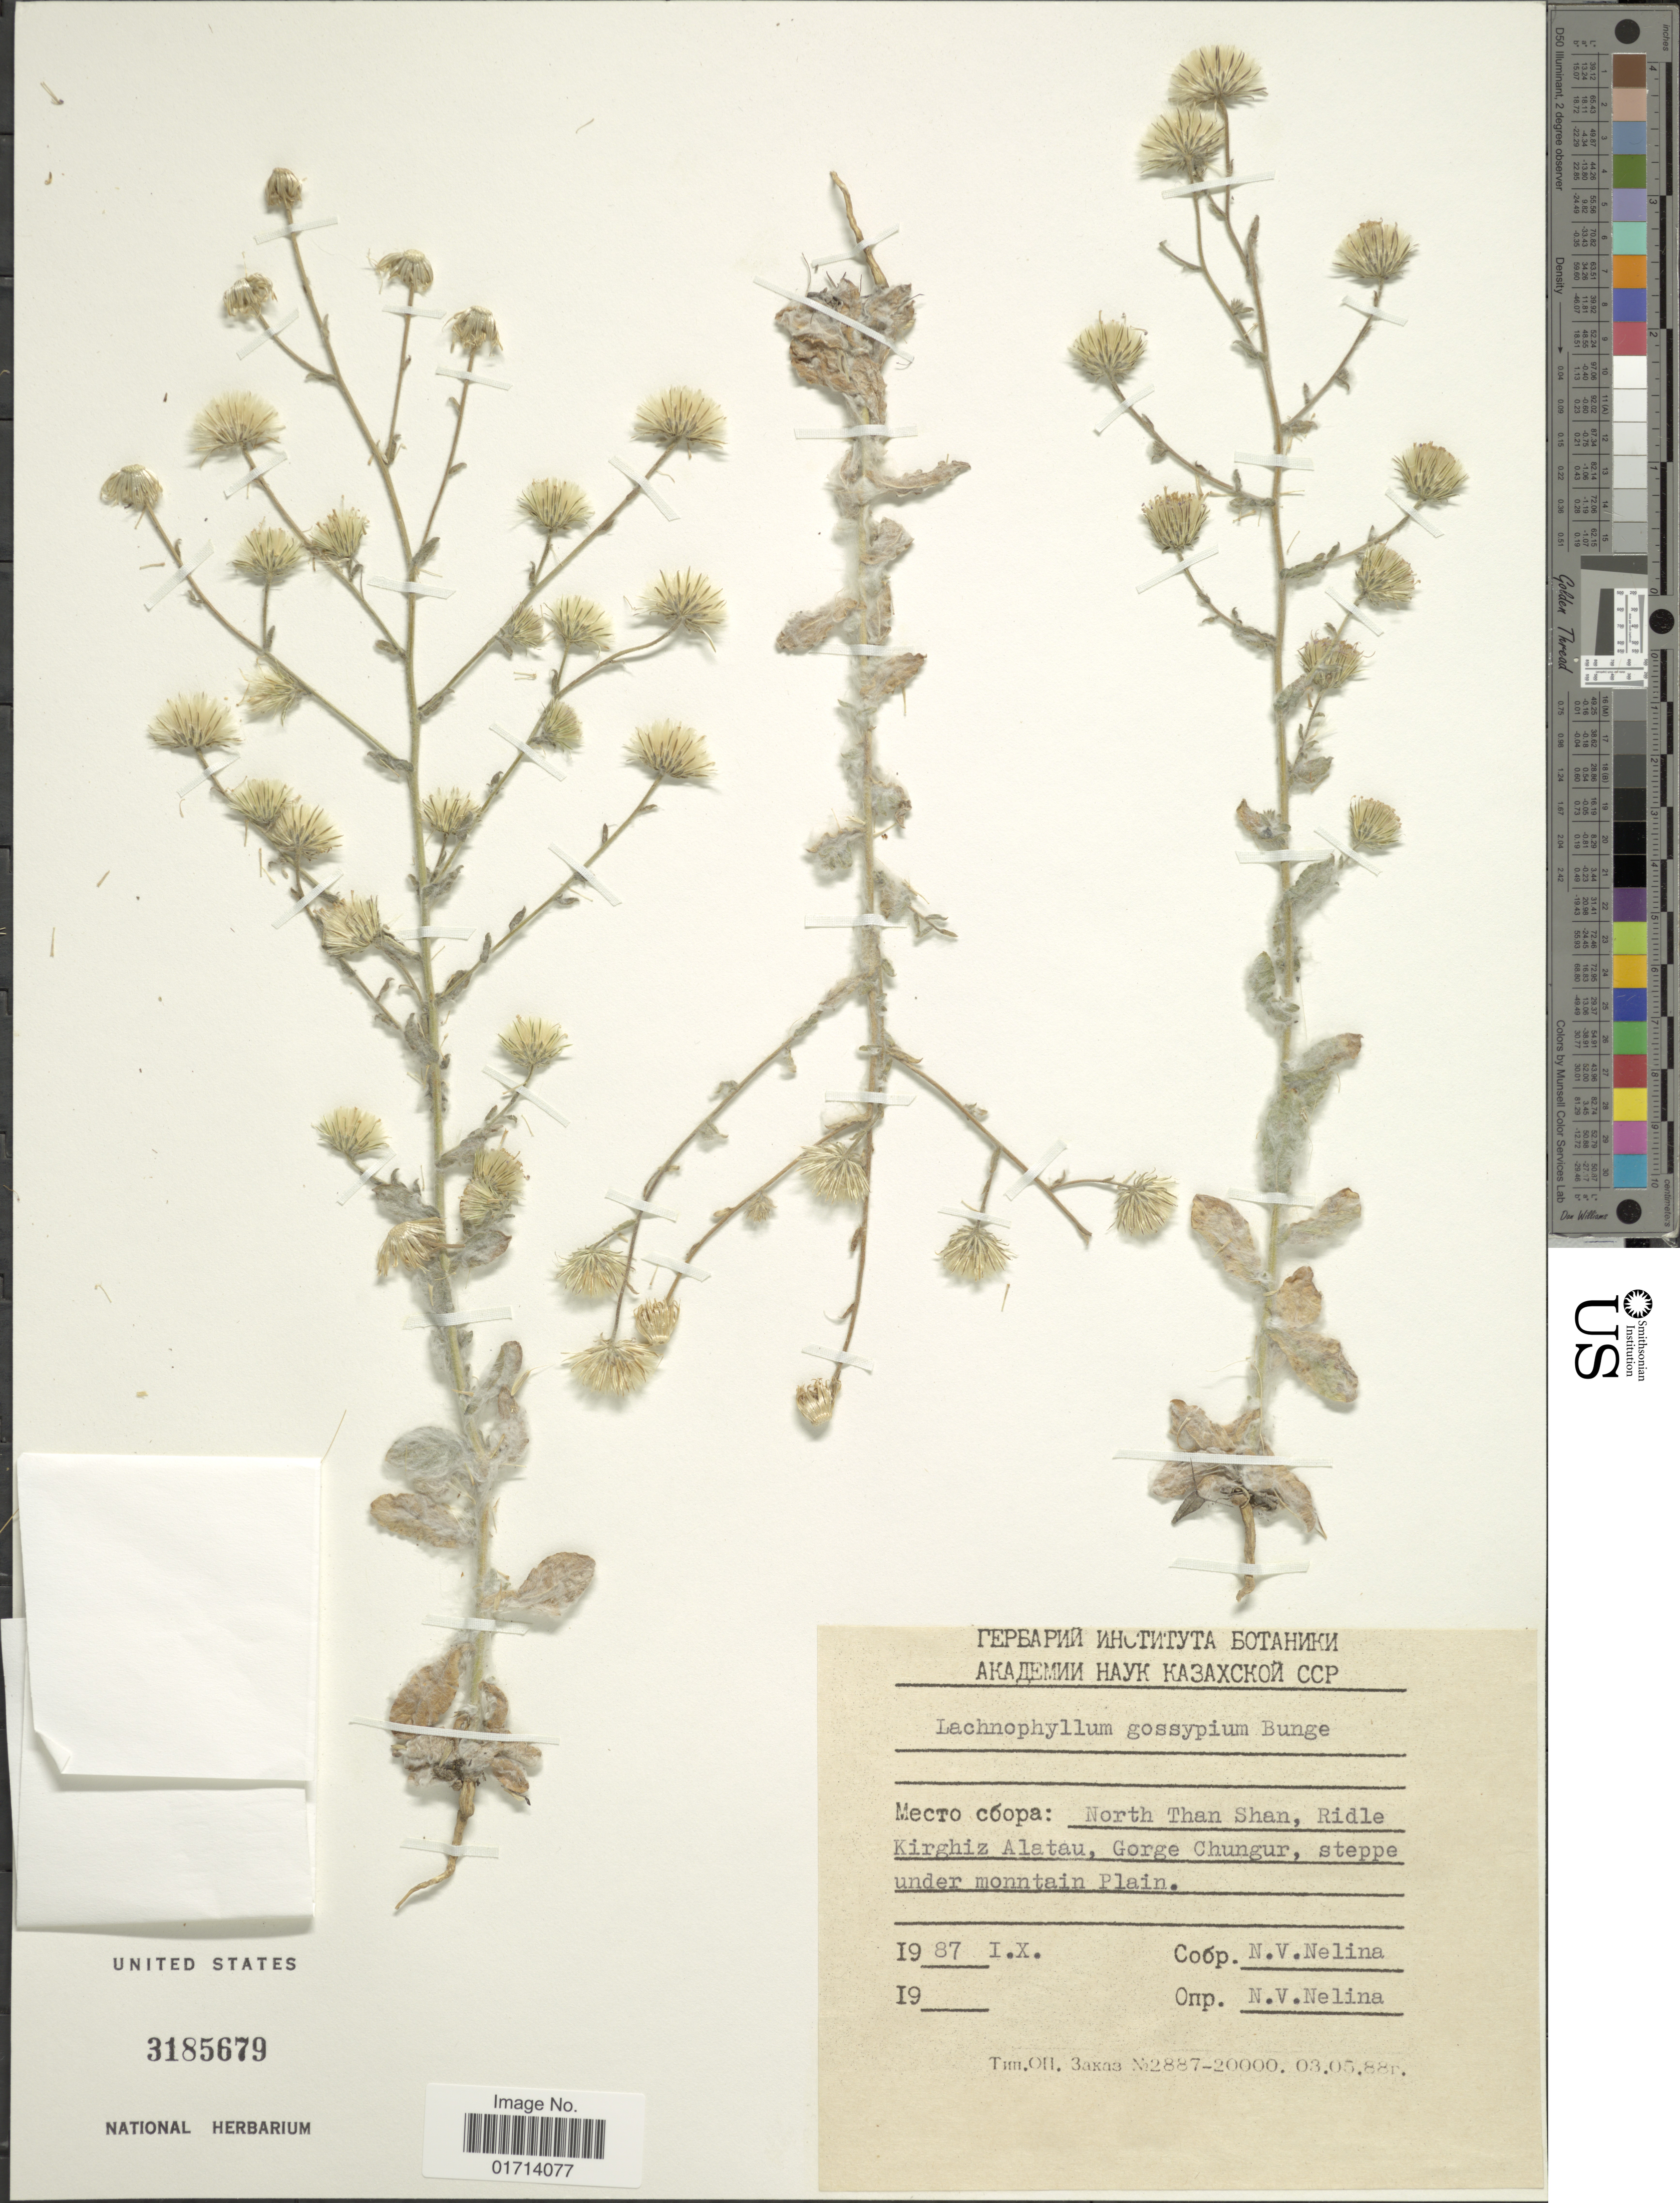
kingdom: Plantae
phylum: Tracheophyta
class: Magnoliopsida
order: Asterales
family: Asteraceae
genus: Lachnophyllum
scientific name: Lachnophyllum gossypinum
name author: Bunge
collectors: N. Nelina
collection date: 1987-10-01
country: Kyrgyzstan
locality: Mecto coopa: North Than Shan, Ridle Kirghiz Alatau, Gorge Chungur, steppe under monntain Plain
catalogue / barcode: US 3185679